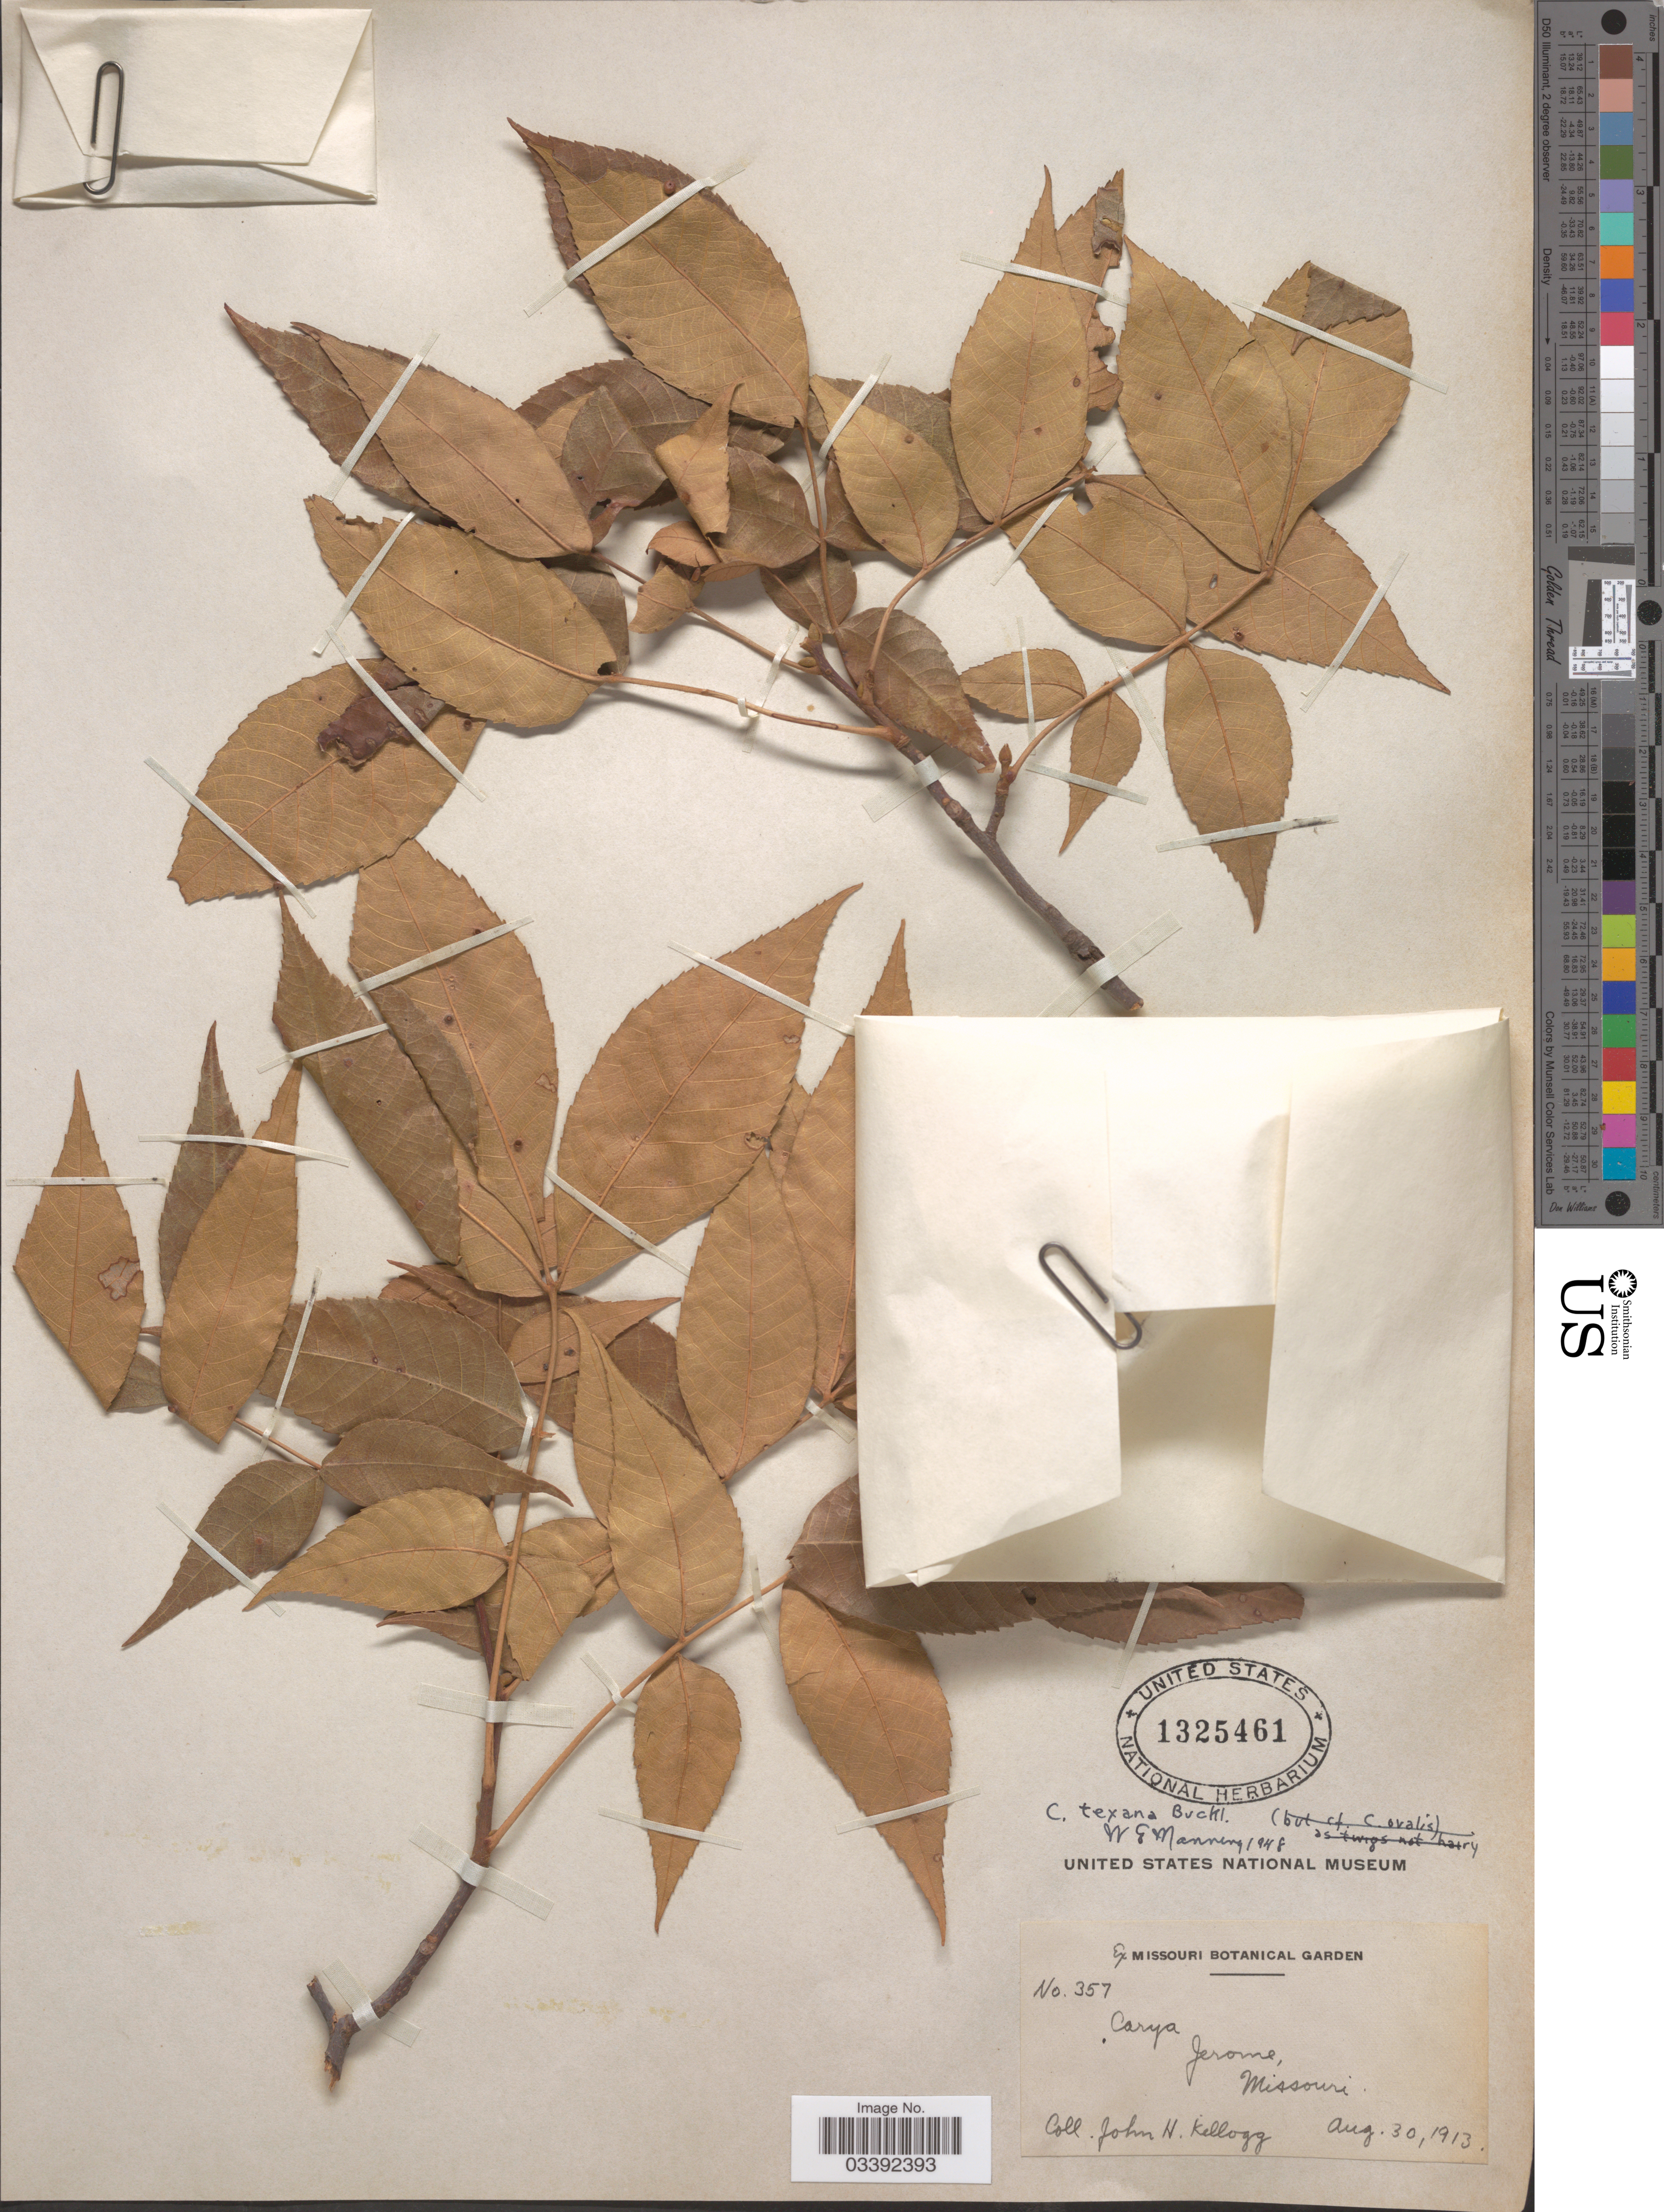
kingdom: Plantae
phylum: Tracheophyta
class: Magnoliopsida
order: Fagales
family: Juglandaceae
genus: Carya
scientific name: Carya texana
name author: Buckley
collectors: J. H. Kellogg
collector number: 357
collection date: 1913-08-30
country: United States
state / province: Missouri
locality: Jerome.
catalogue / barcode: US 1325461